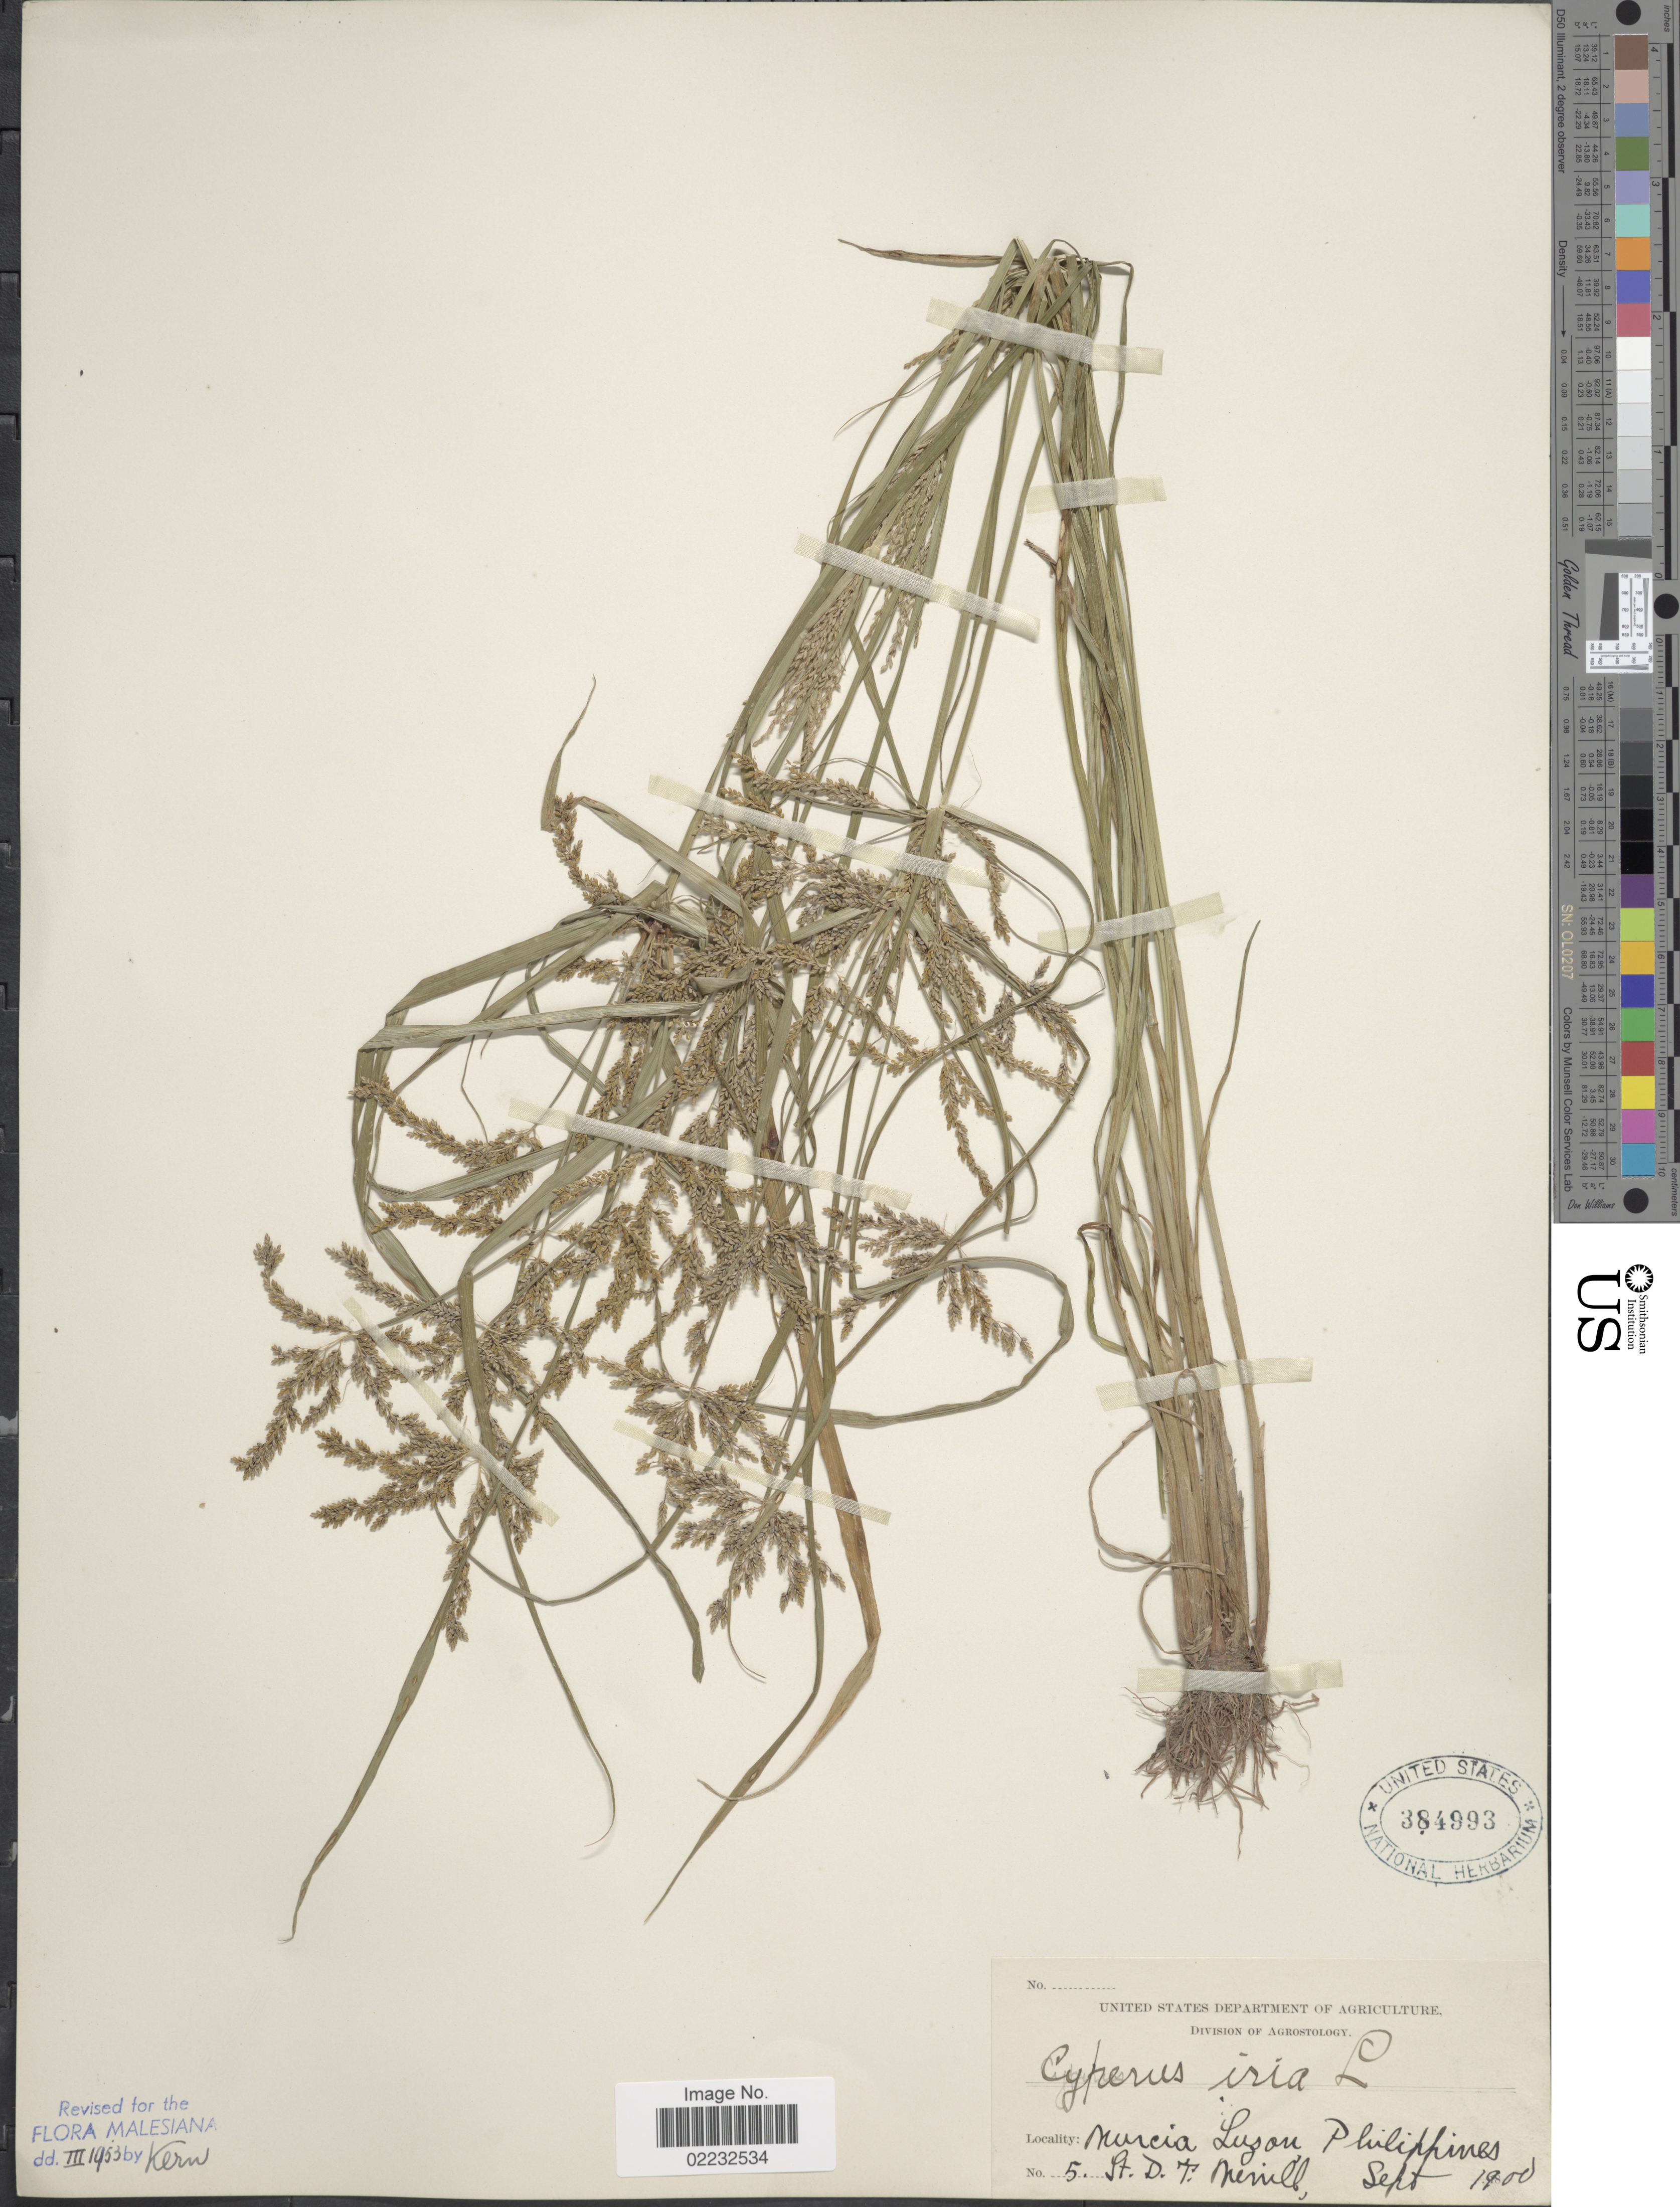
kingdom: Plantae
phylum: Tracheophyta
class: Liliopsida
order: Poales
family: Cyperaceae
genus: Cyperus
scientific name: Cyperus iria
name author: L.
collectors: D. Merrill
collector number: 5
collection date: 1900-09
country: Philippines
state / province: Western Visayas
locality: Murcia, Luzon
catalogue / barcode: US 384993